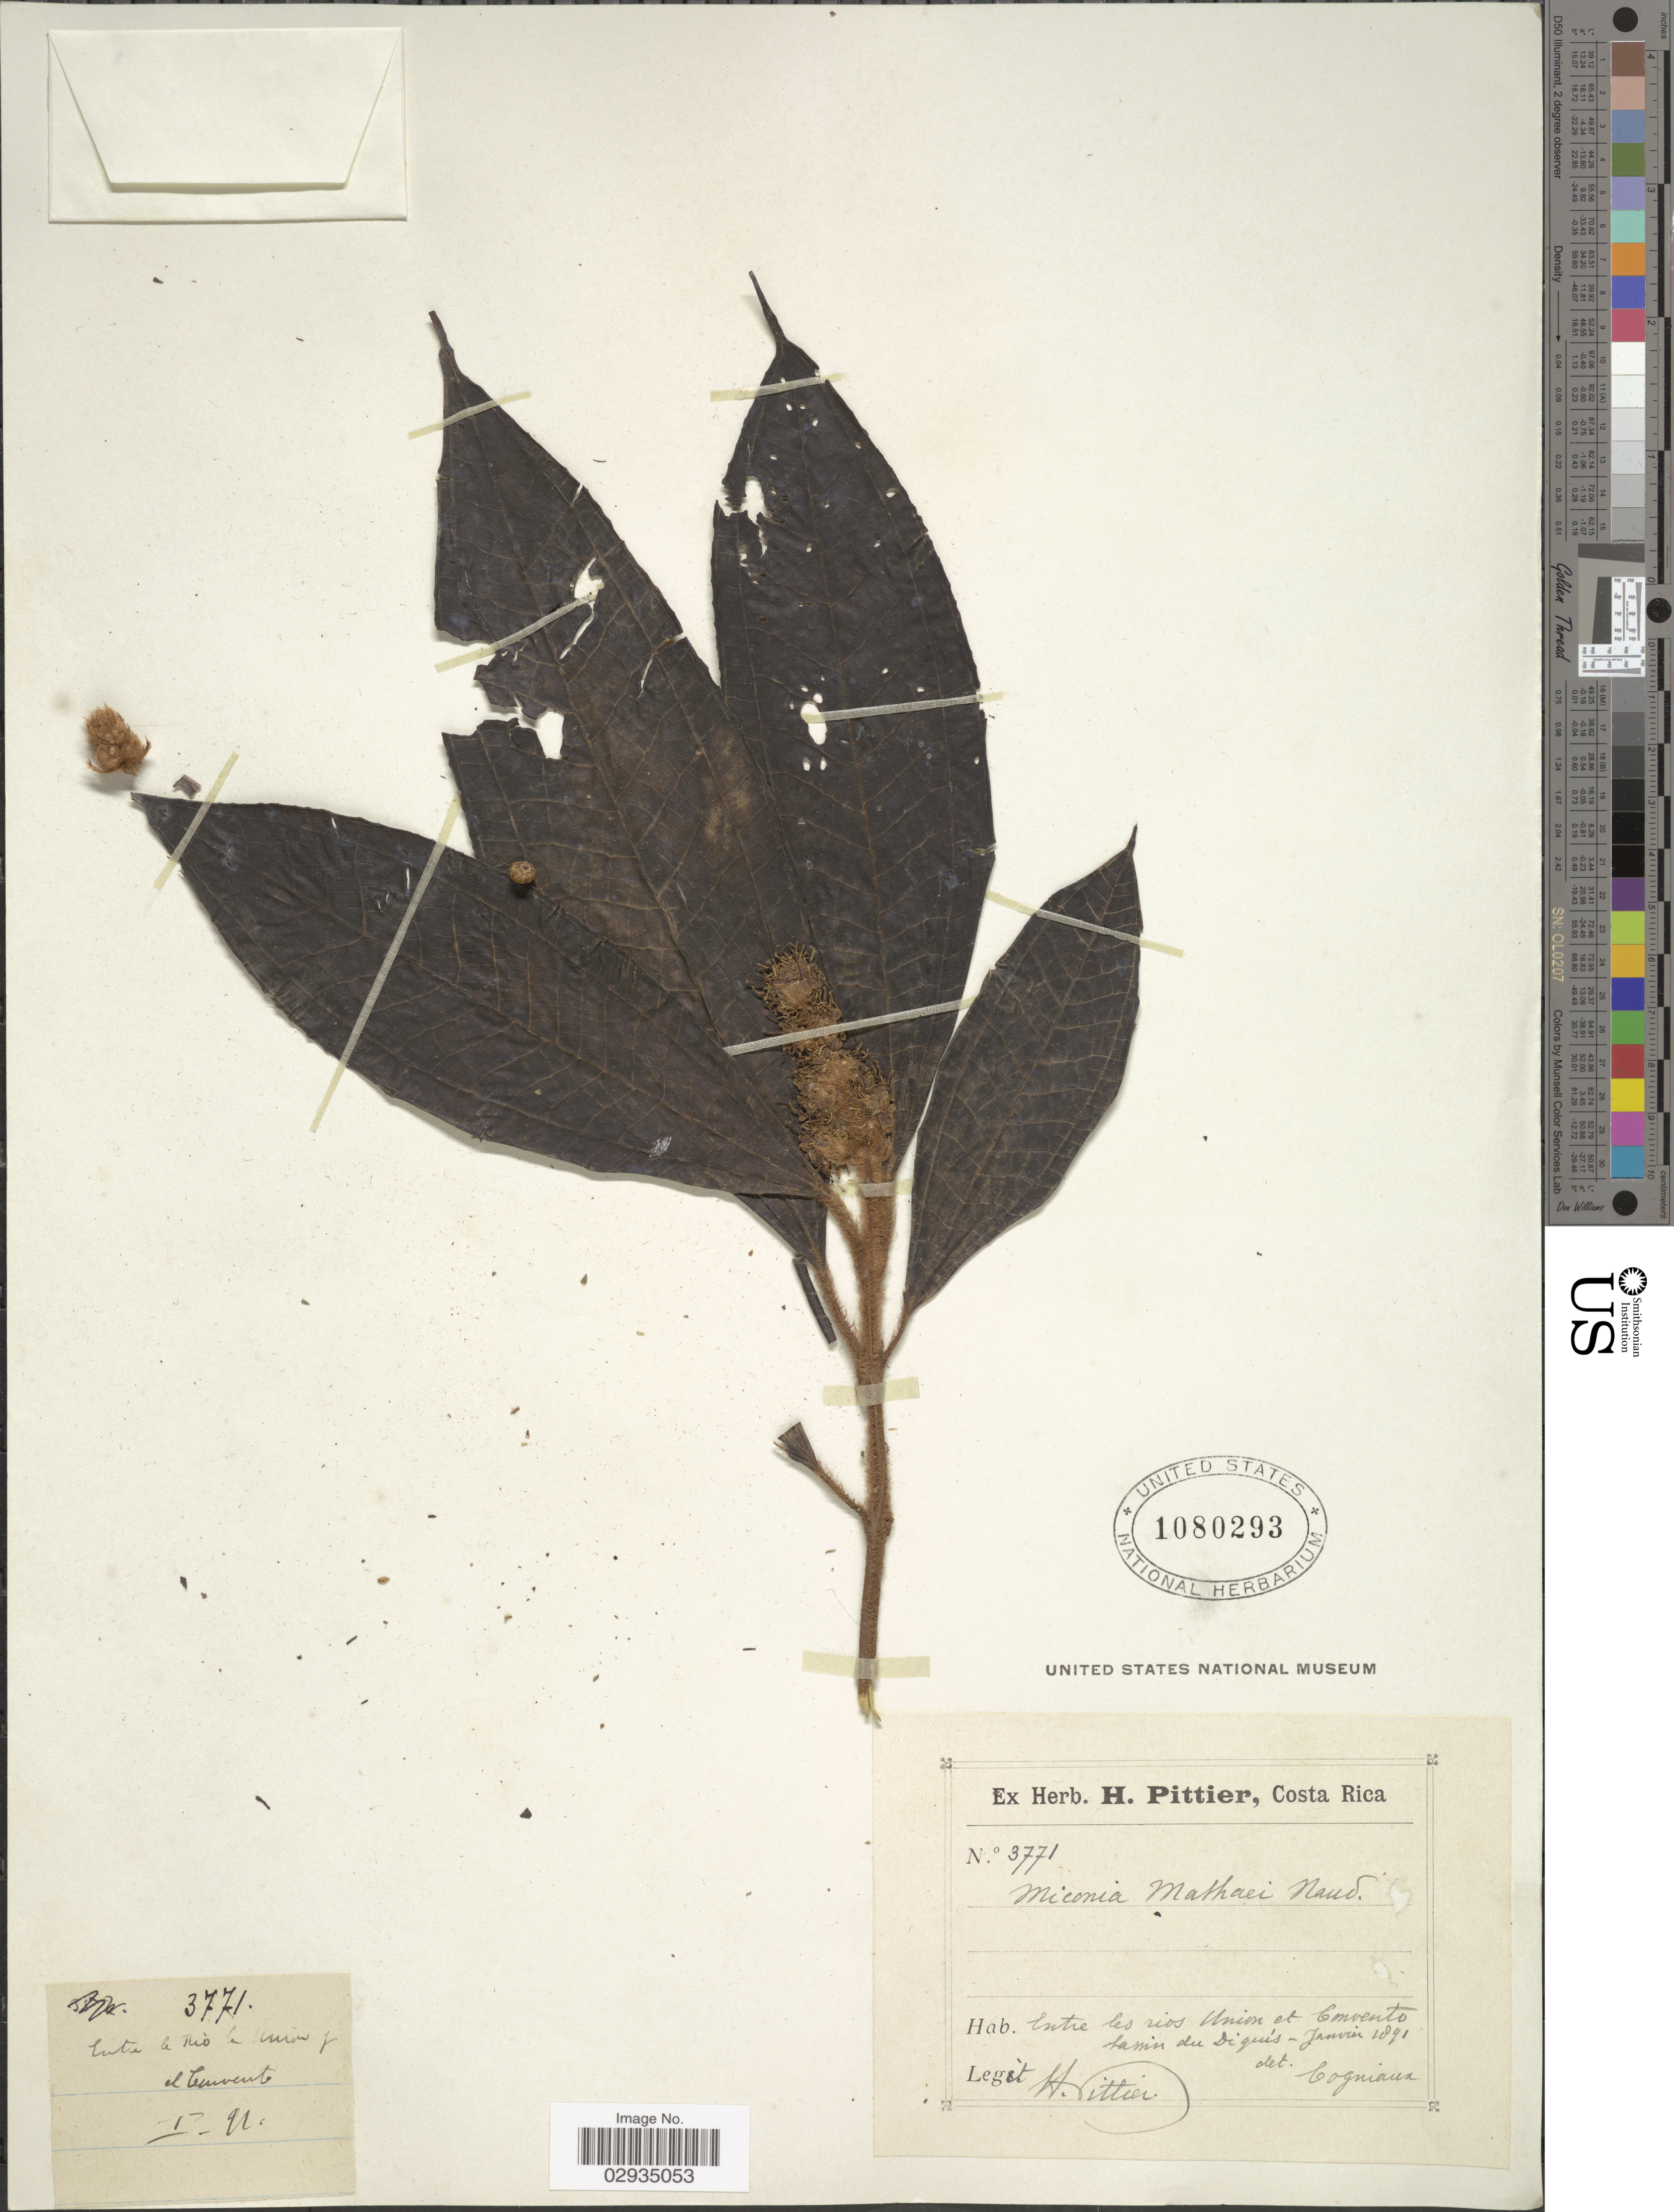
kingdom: Plantae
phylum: Tracheophyta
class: Magnoliopsida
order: Myrtales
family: Melastomataceae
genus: Miconia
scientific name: Miconia matthaei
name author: Naudin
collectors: H. F. Pittier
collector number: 3771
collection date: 1891-01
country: Costa Rica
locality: Entre les rios Union et Convento bassin du Diquís.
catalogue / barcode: US 1080293